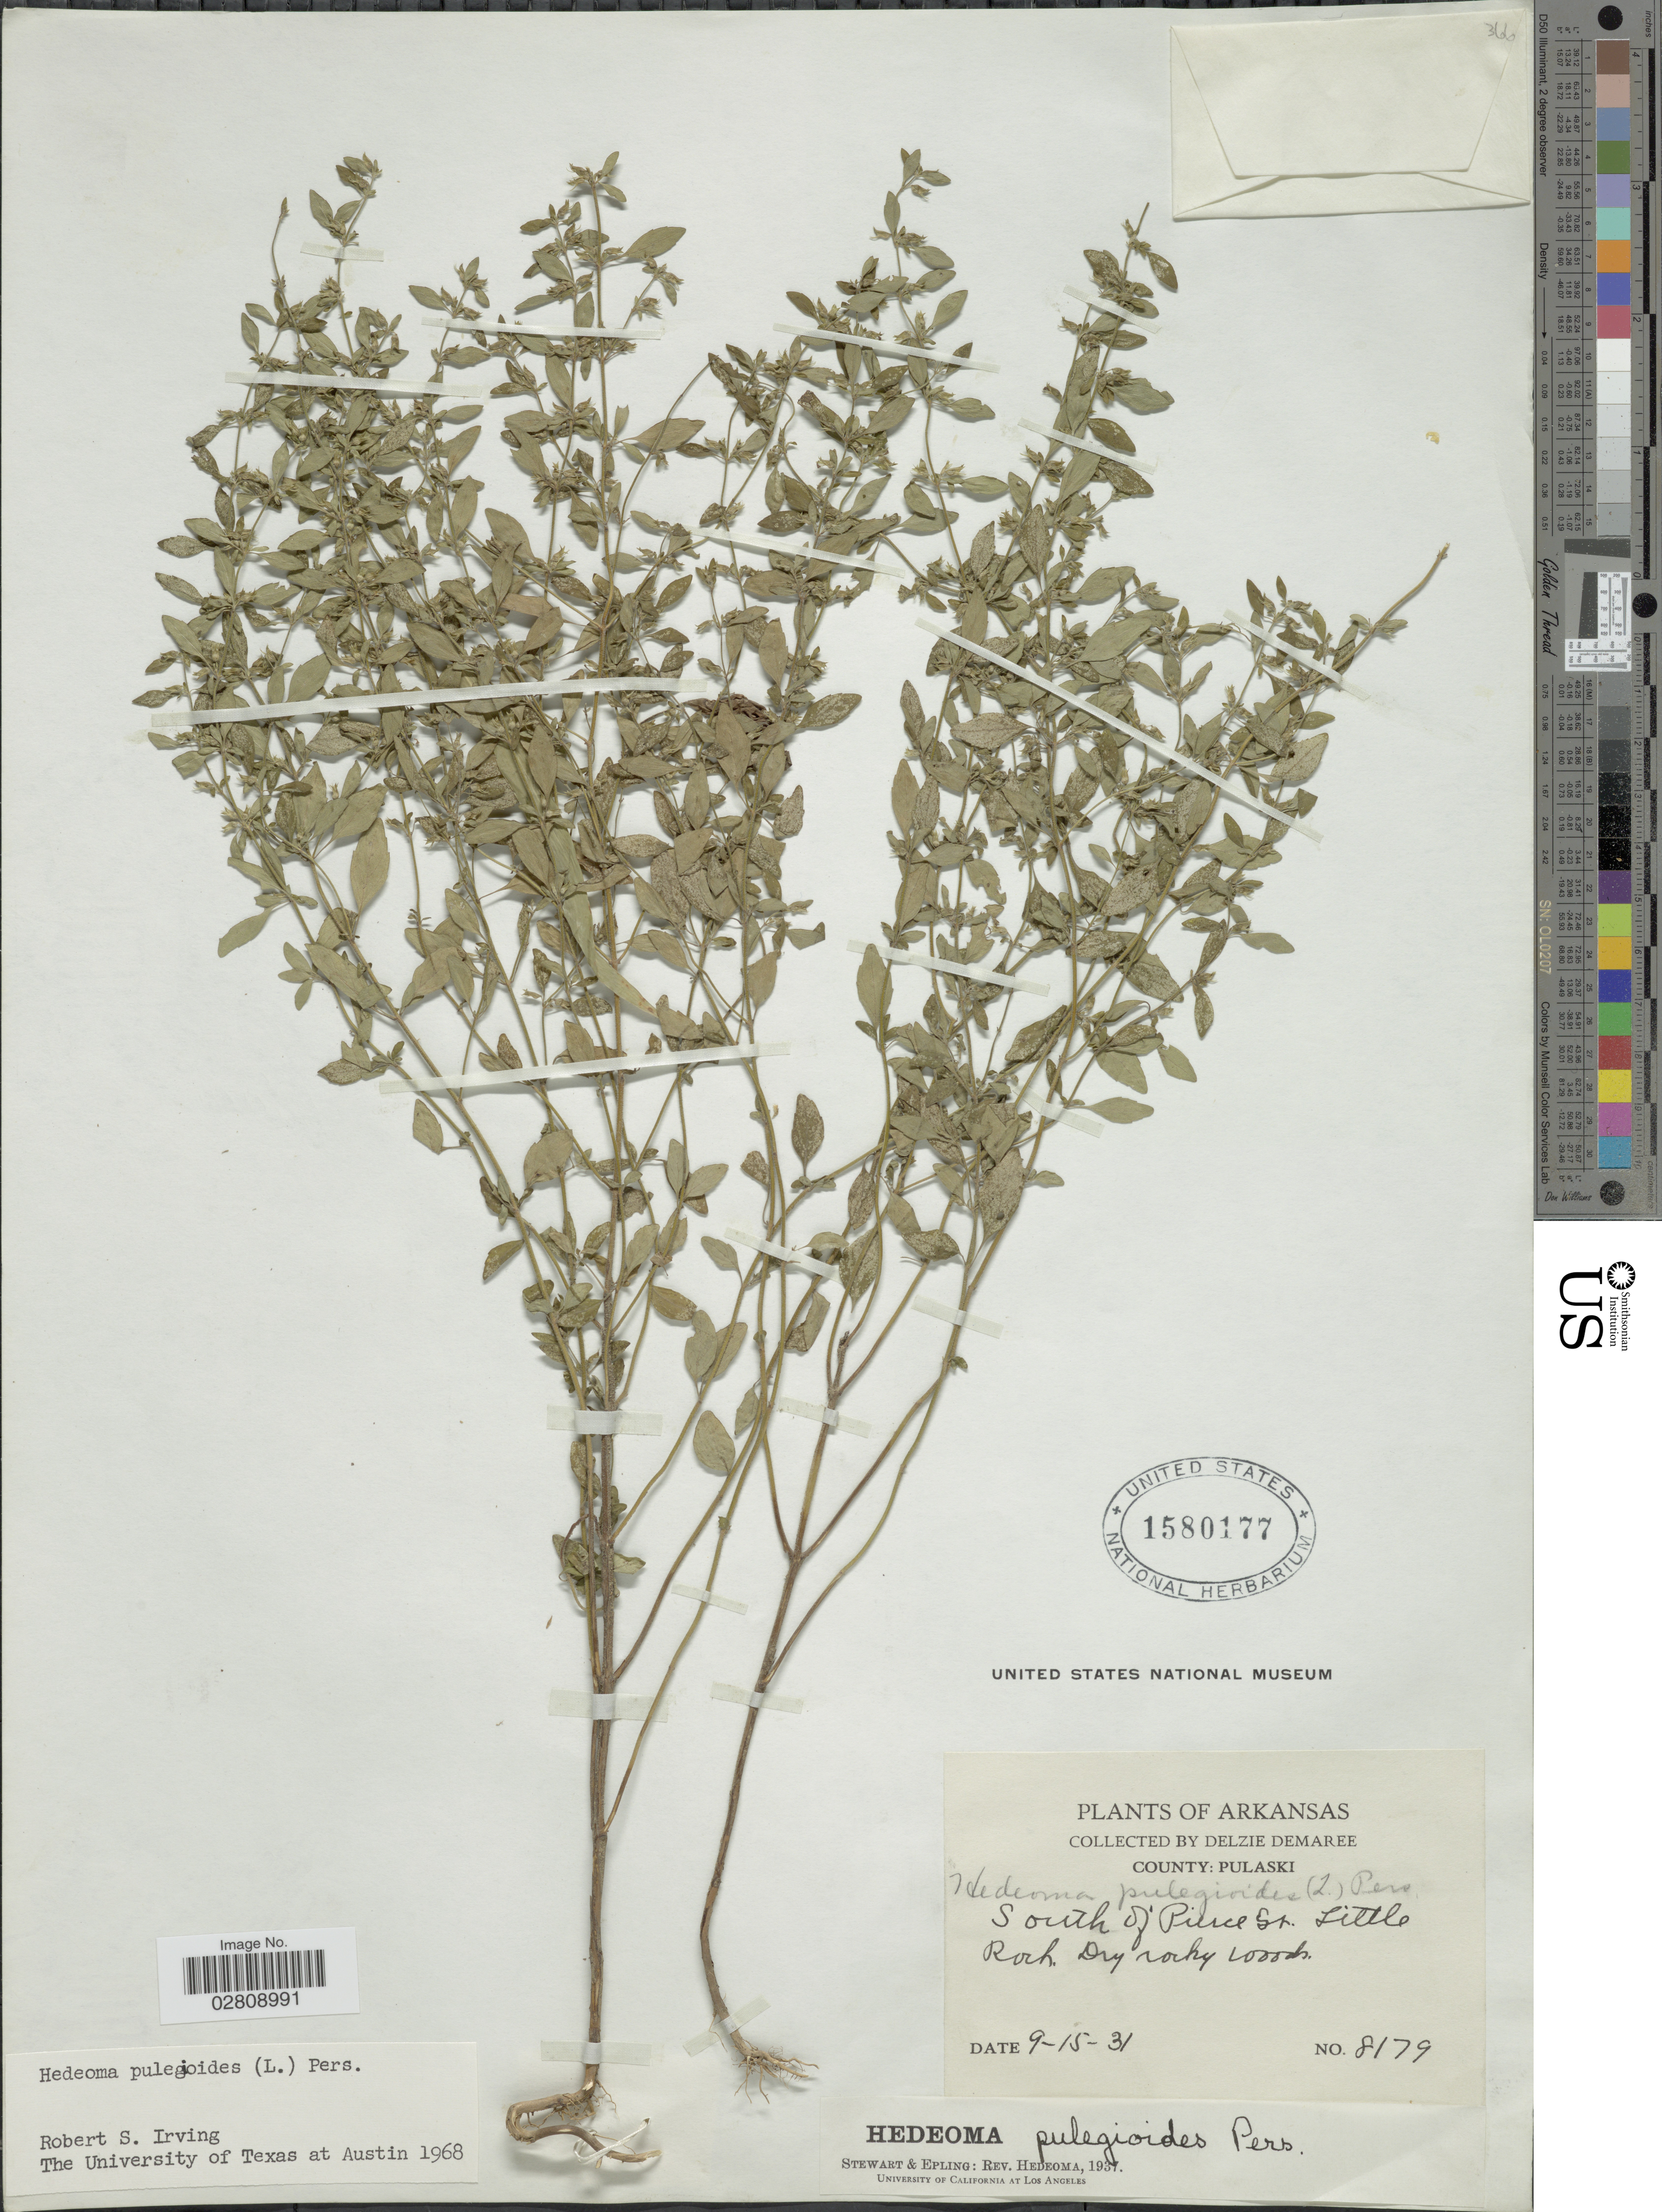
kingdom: Plantae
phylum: Tracheophyta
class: Magnoliopsida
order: Lamiales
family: Lamiaceae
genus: Hedeoma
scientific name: Hedeoma pulegioides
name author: (L.) Pers.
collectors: D. Demaree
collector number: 8179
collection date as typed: Transcribed d/m/y: 15/9/31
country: United States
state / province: Arkansas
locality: County: Pulaski. South of Pierce St. Little.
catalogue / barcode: US 1580177